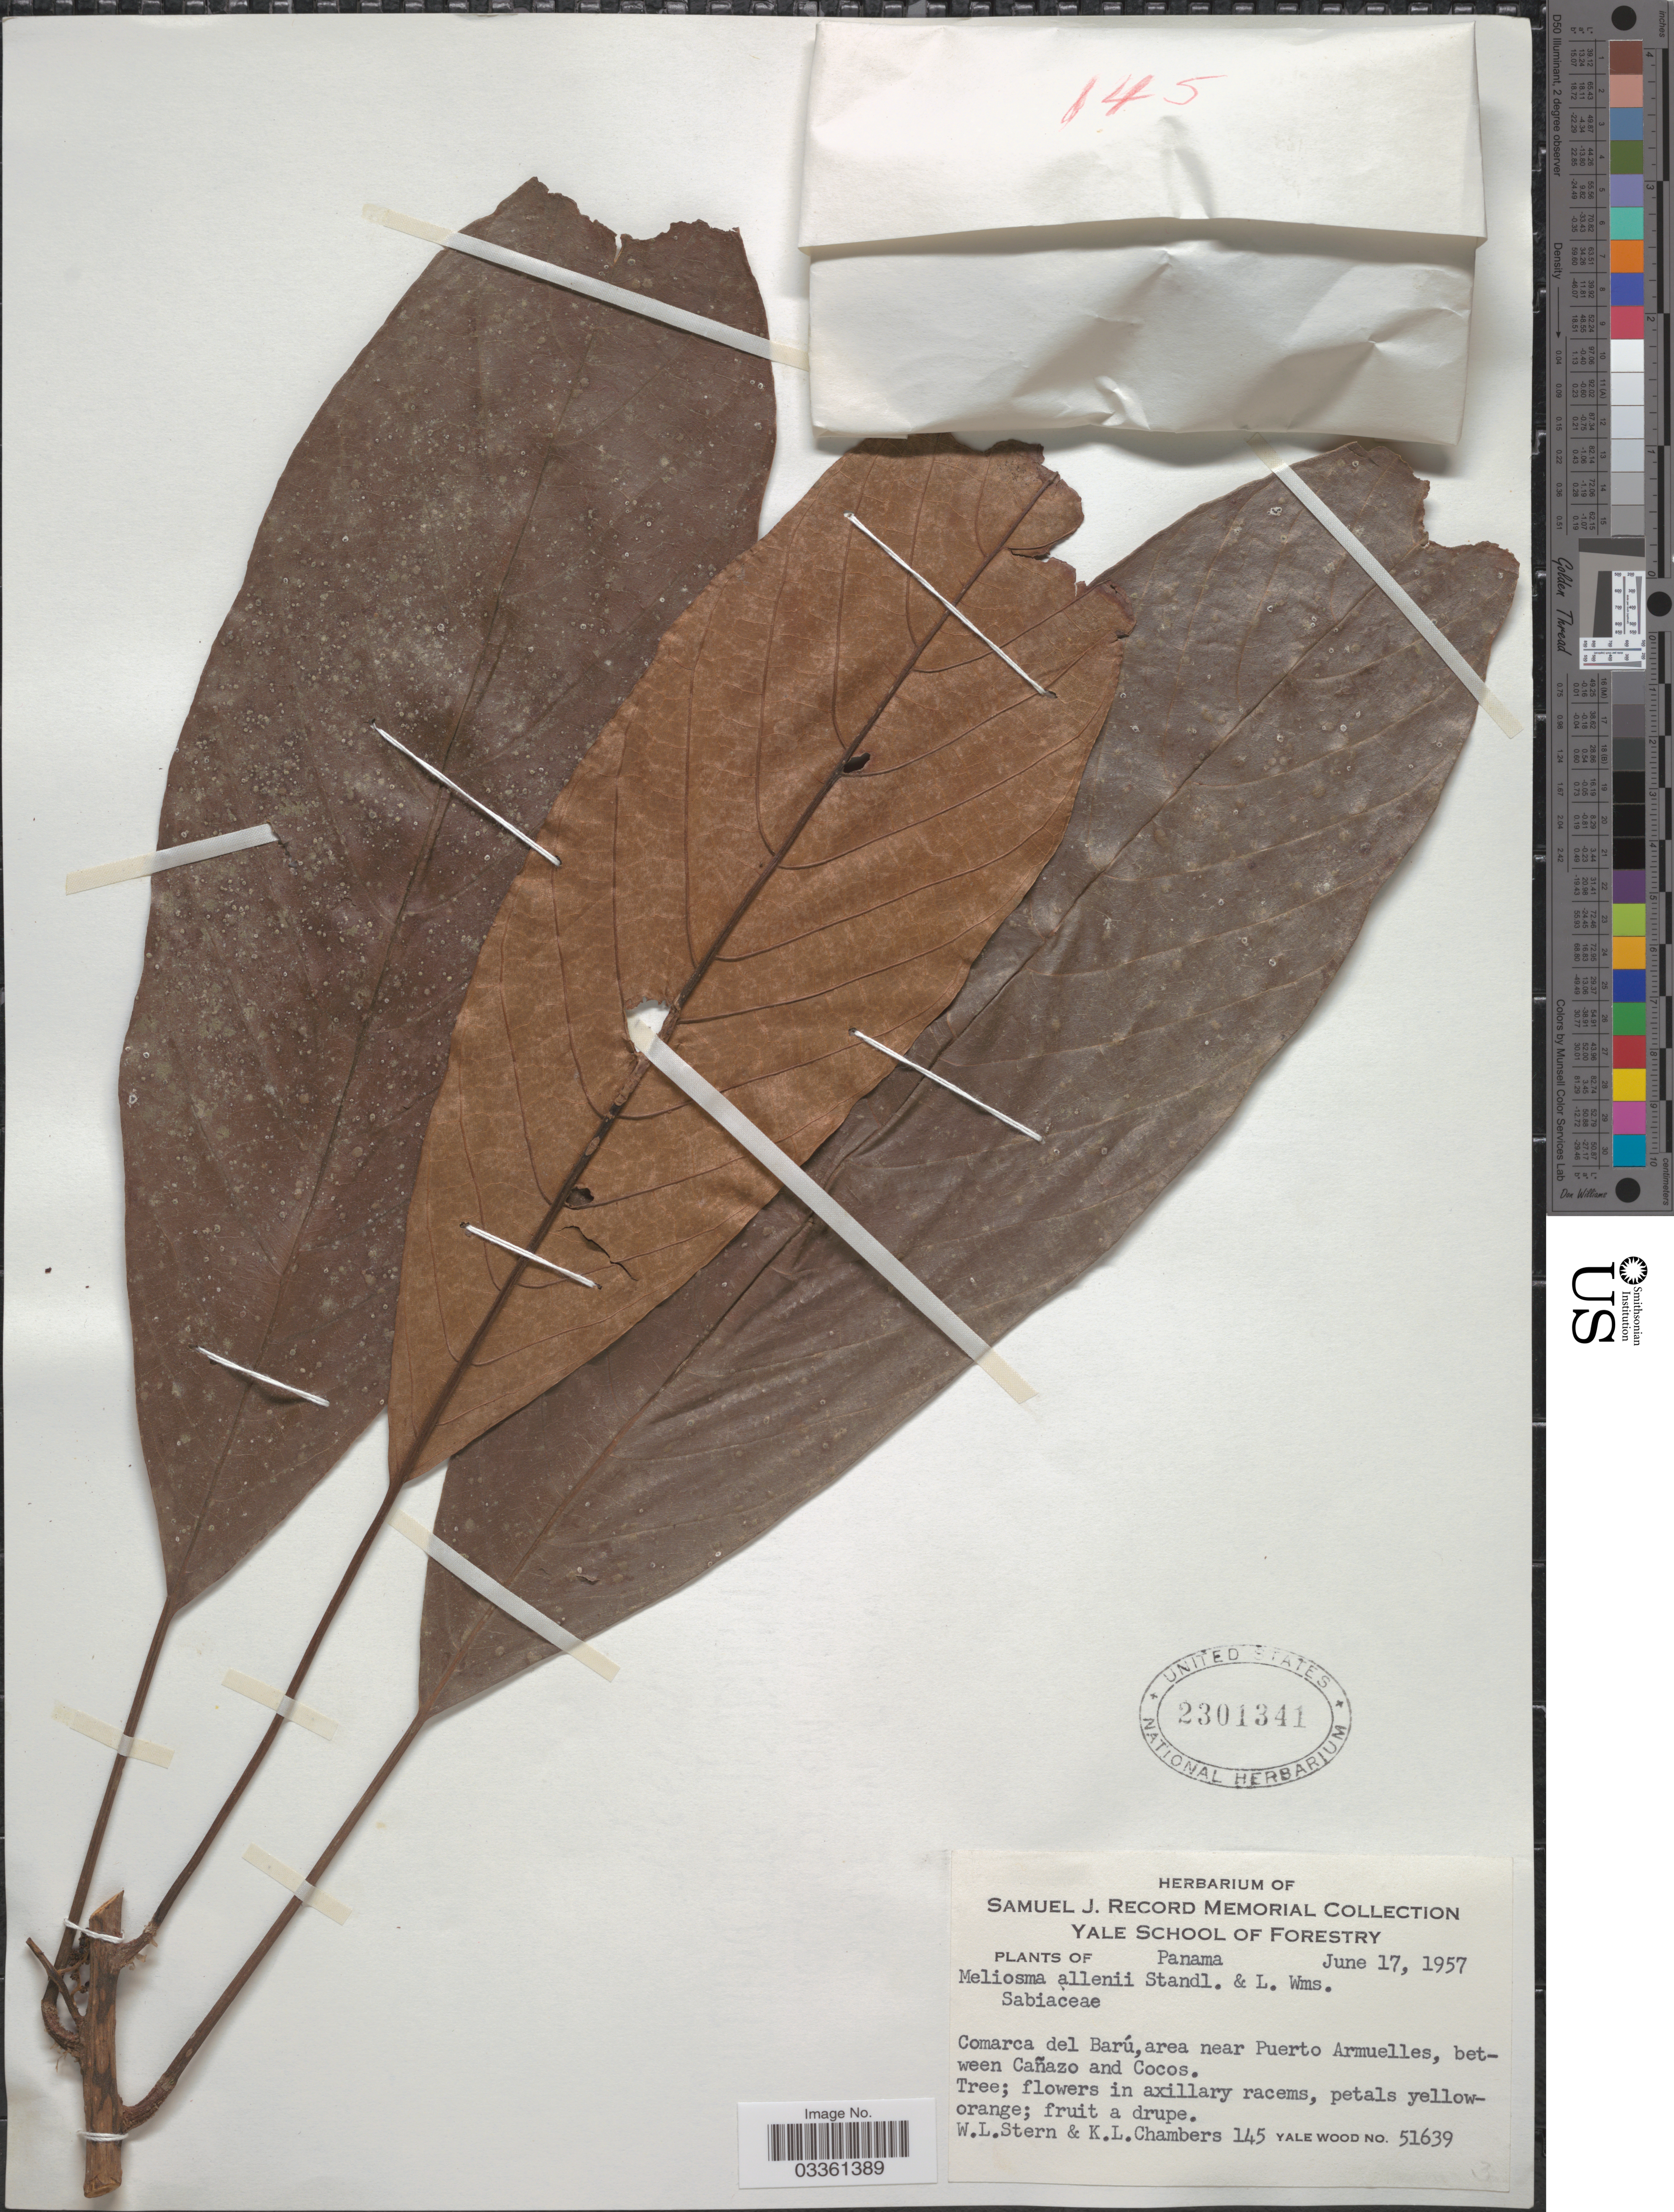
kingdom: Plantae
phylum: Tracheophyta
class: Magnoliopsida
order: Proteales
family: Sabiaceae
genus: Meliosma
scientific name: Meliosma allenii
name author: Standl. & L.O. Williams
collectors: W. L. Stern & K. Chambers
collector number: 145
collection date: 1957-06-17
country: Panama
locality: Comarca del Barú, area near Puerto Armuelles, between Cañazo and Cocos.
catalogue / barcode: US 2301341